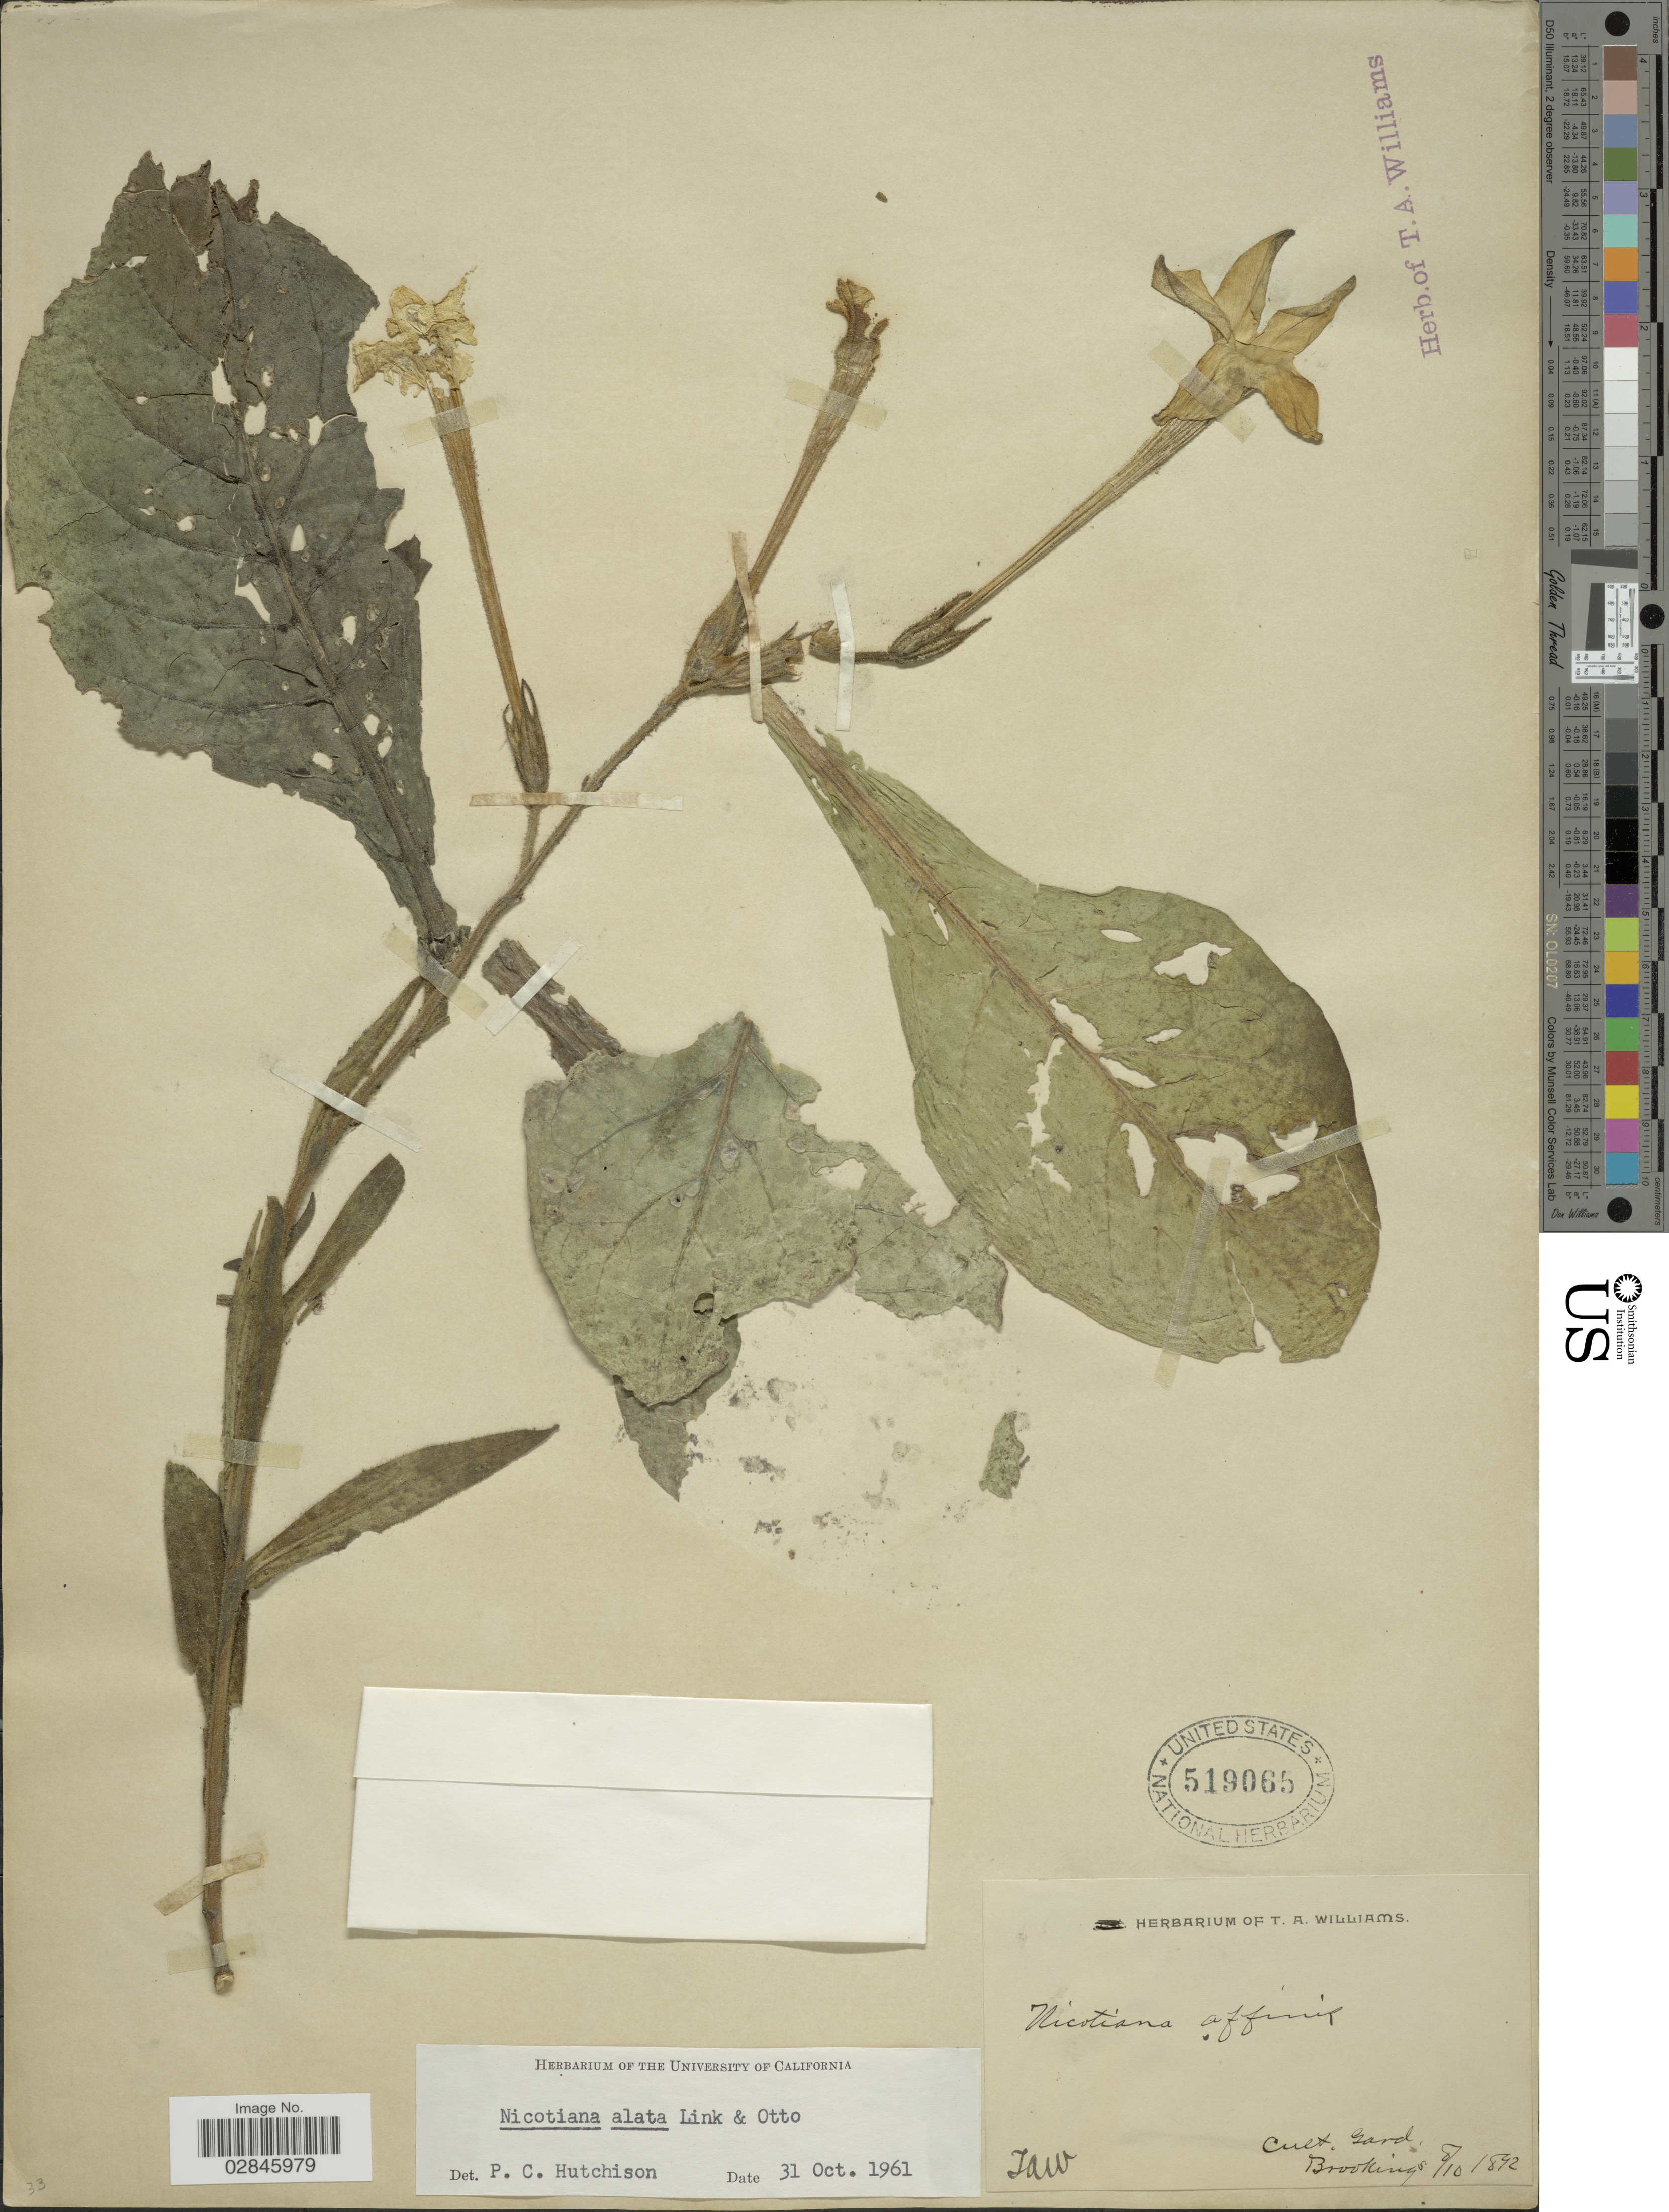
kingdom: Plantae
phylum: Tracheophyta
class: Magnoliopsida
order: Solanales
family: Solanaceae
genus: Nicotiana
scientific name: Nicotiana alata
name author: Link & Otto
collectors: T. A. Williams (herbarium)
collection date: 1892-10-08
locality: Gard. Brookings.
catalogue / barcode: US 519065